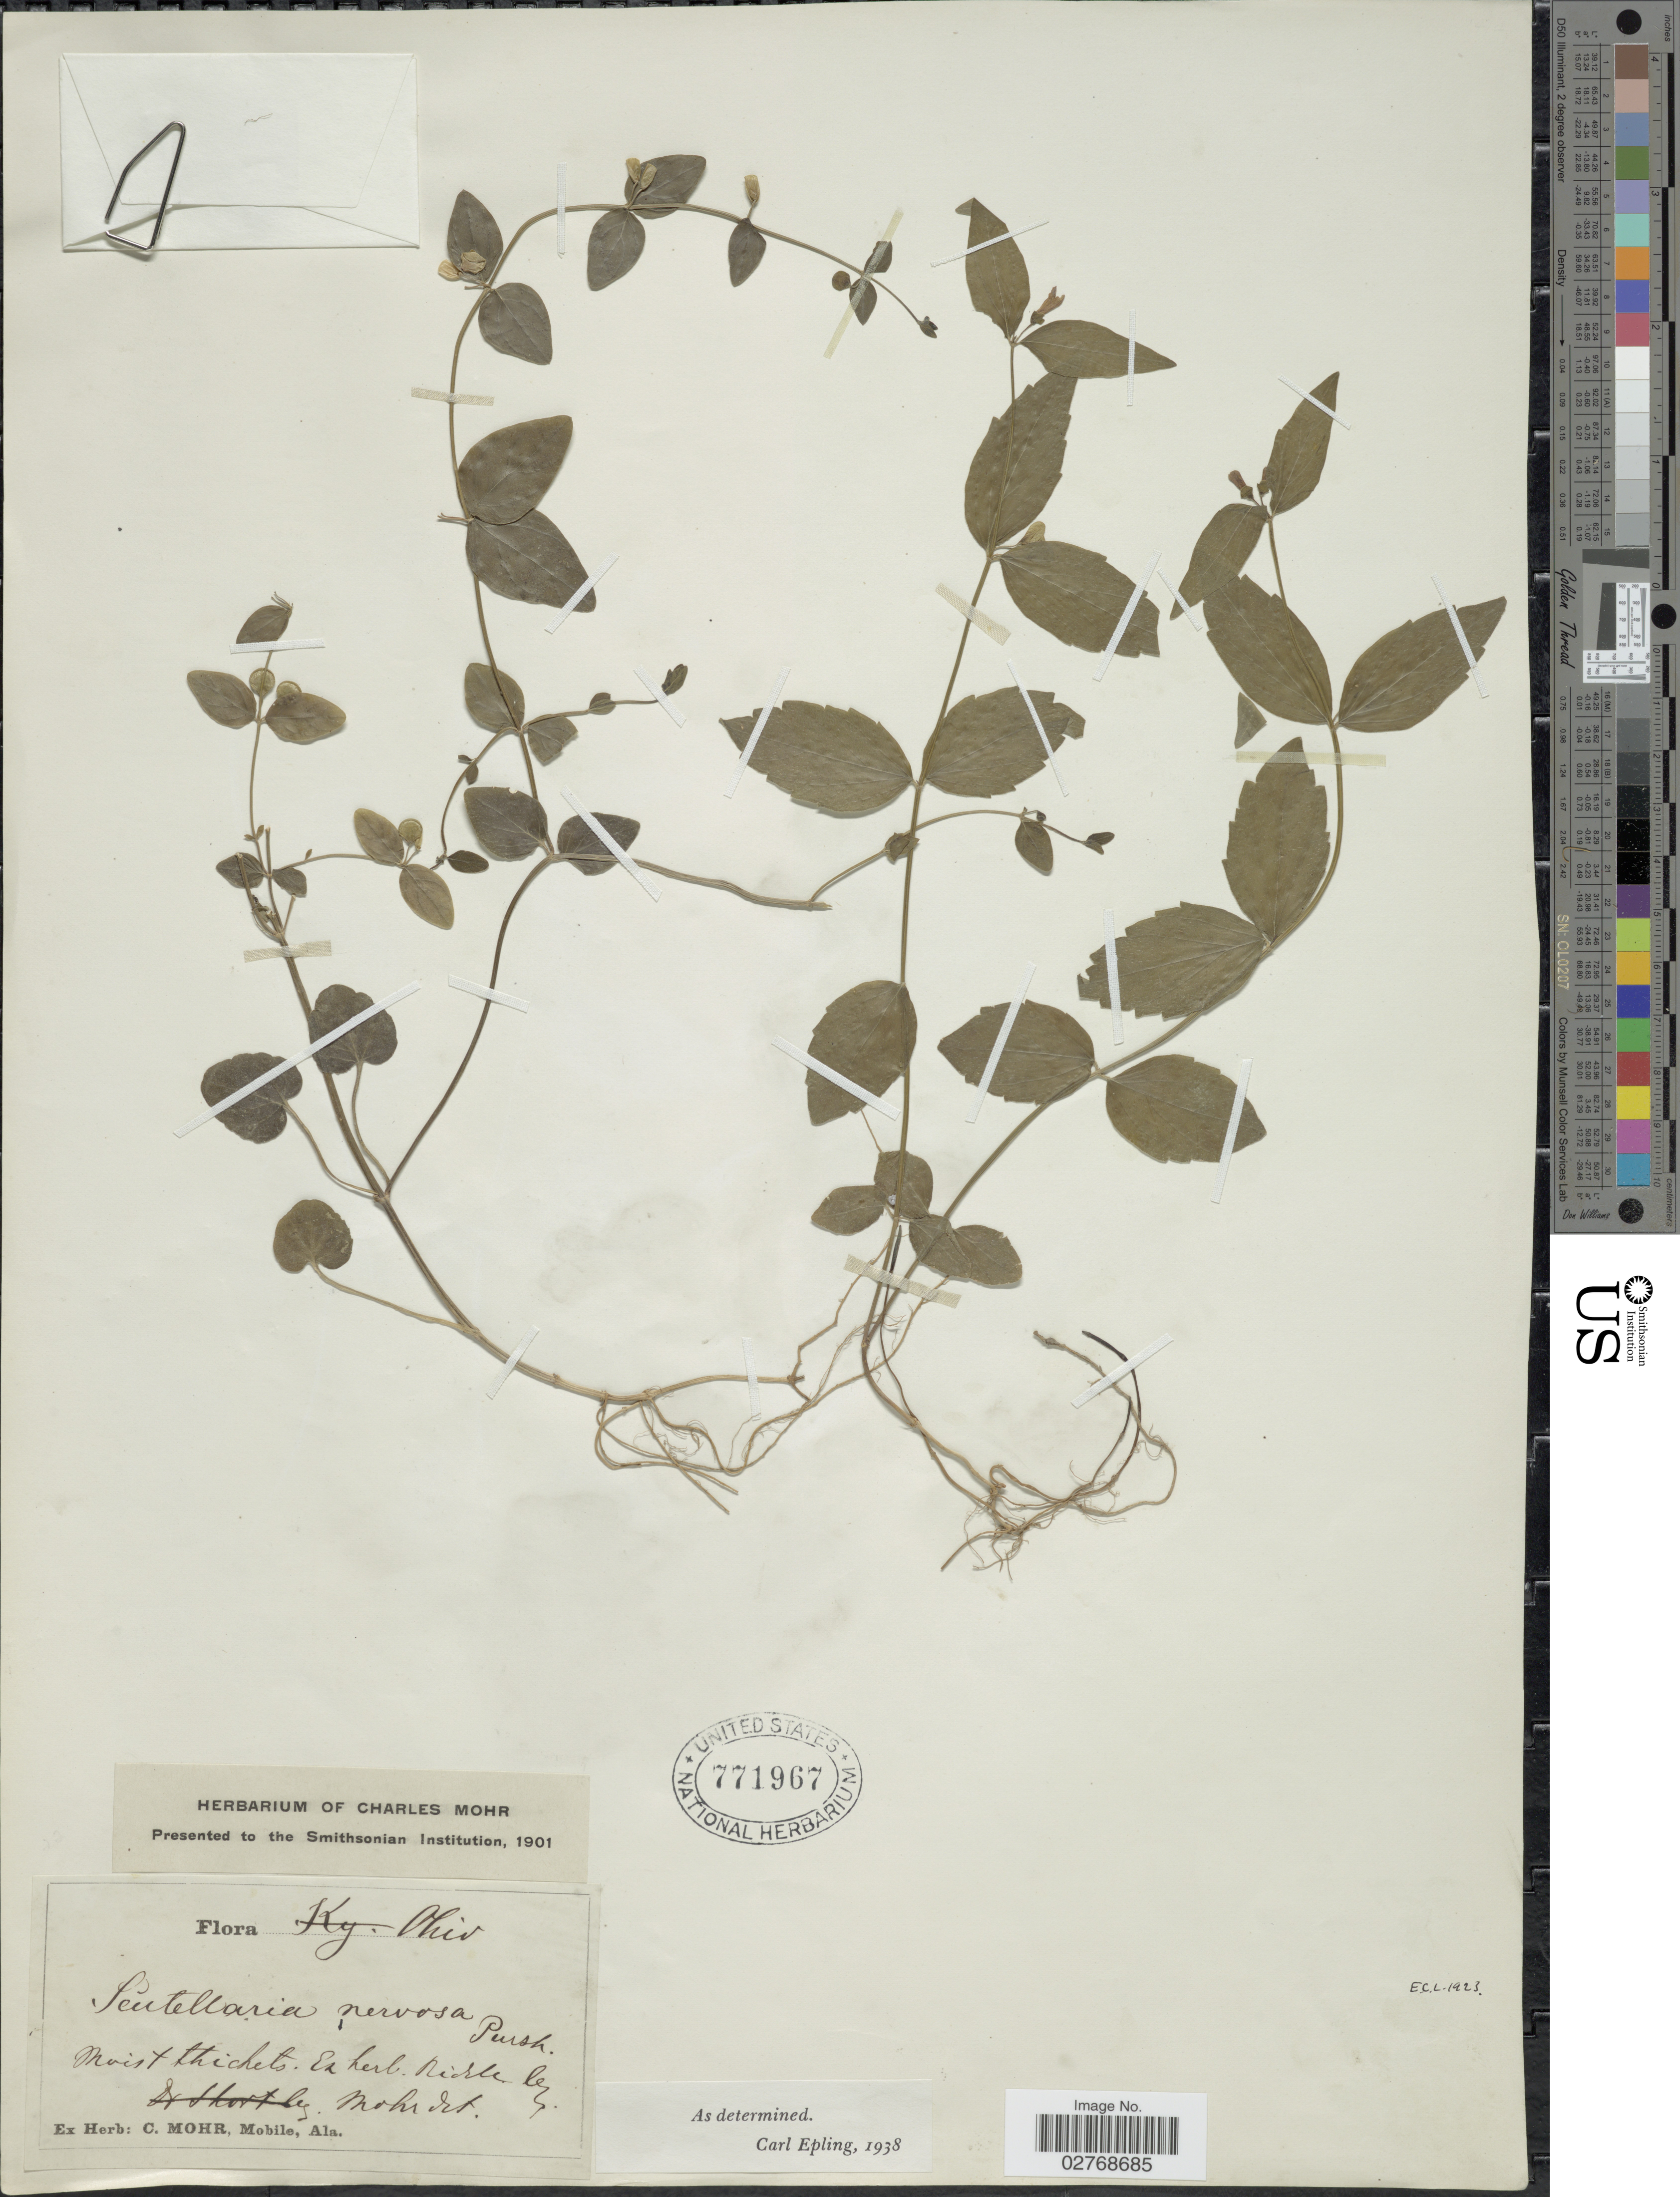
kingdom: Plantae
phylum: Tracheophyta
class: Magnoliopsida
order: Lamiales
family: Lamiaceae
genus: Scutellaria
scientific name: Scutellaria nervosa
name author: Pursh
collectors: Mohr, C. T. (herbarium)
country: United States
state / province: Ohio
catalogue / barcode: US 771967